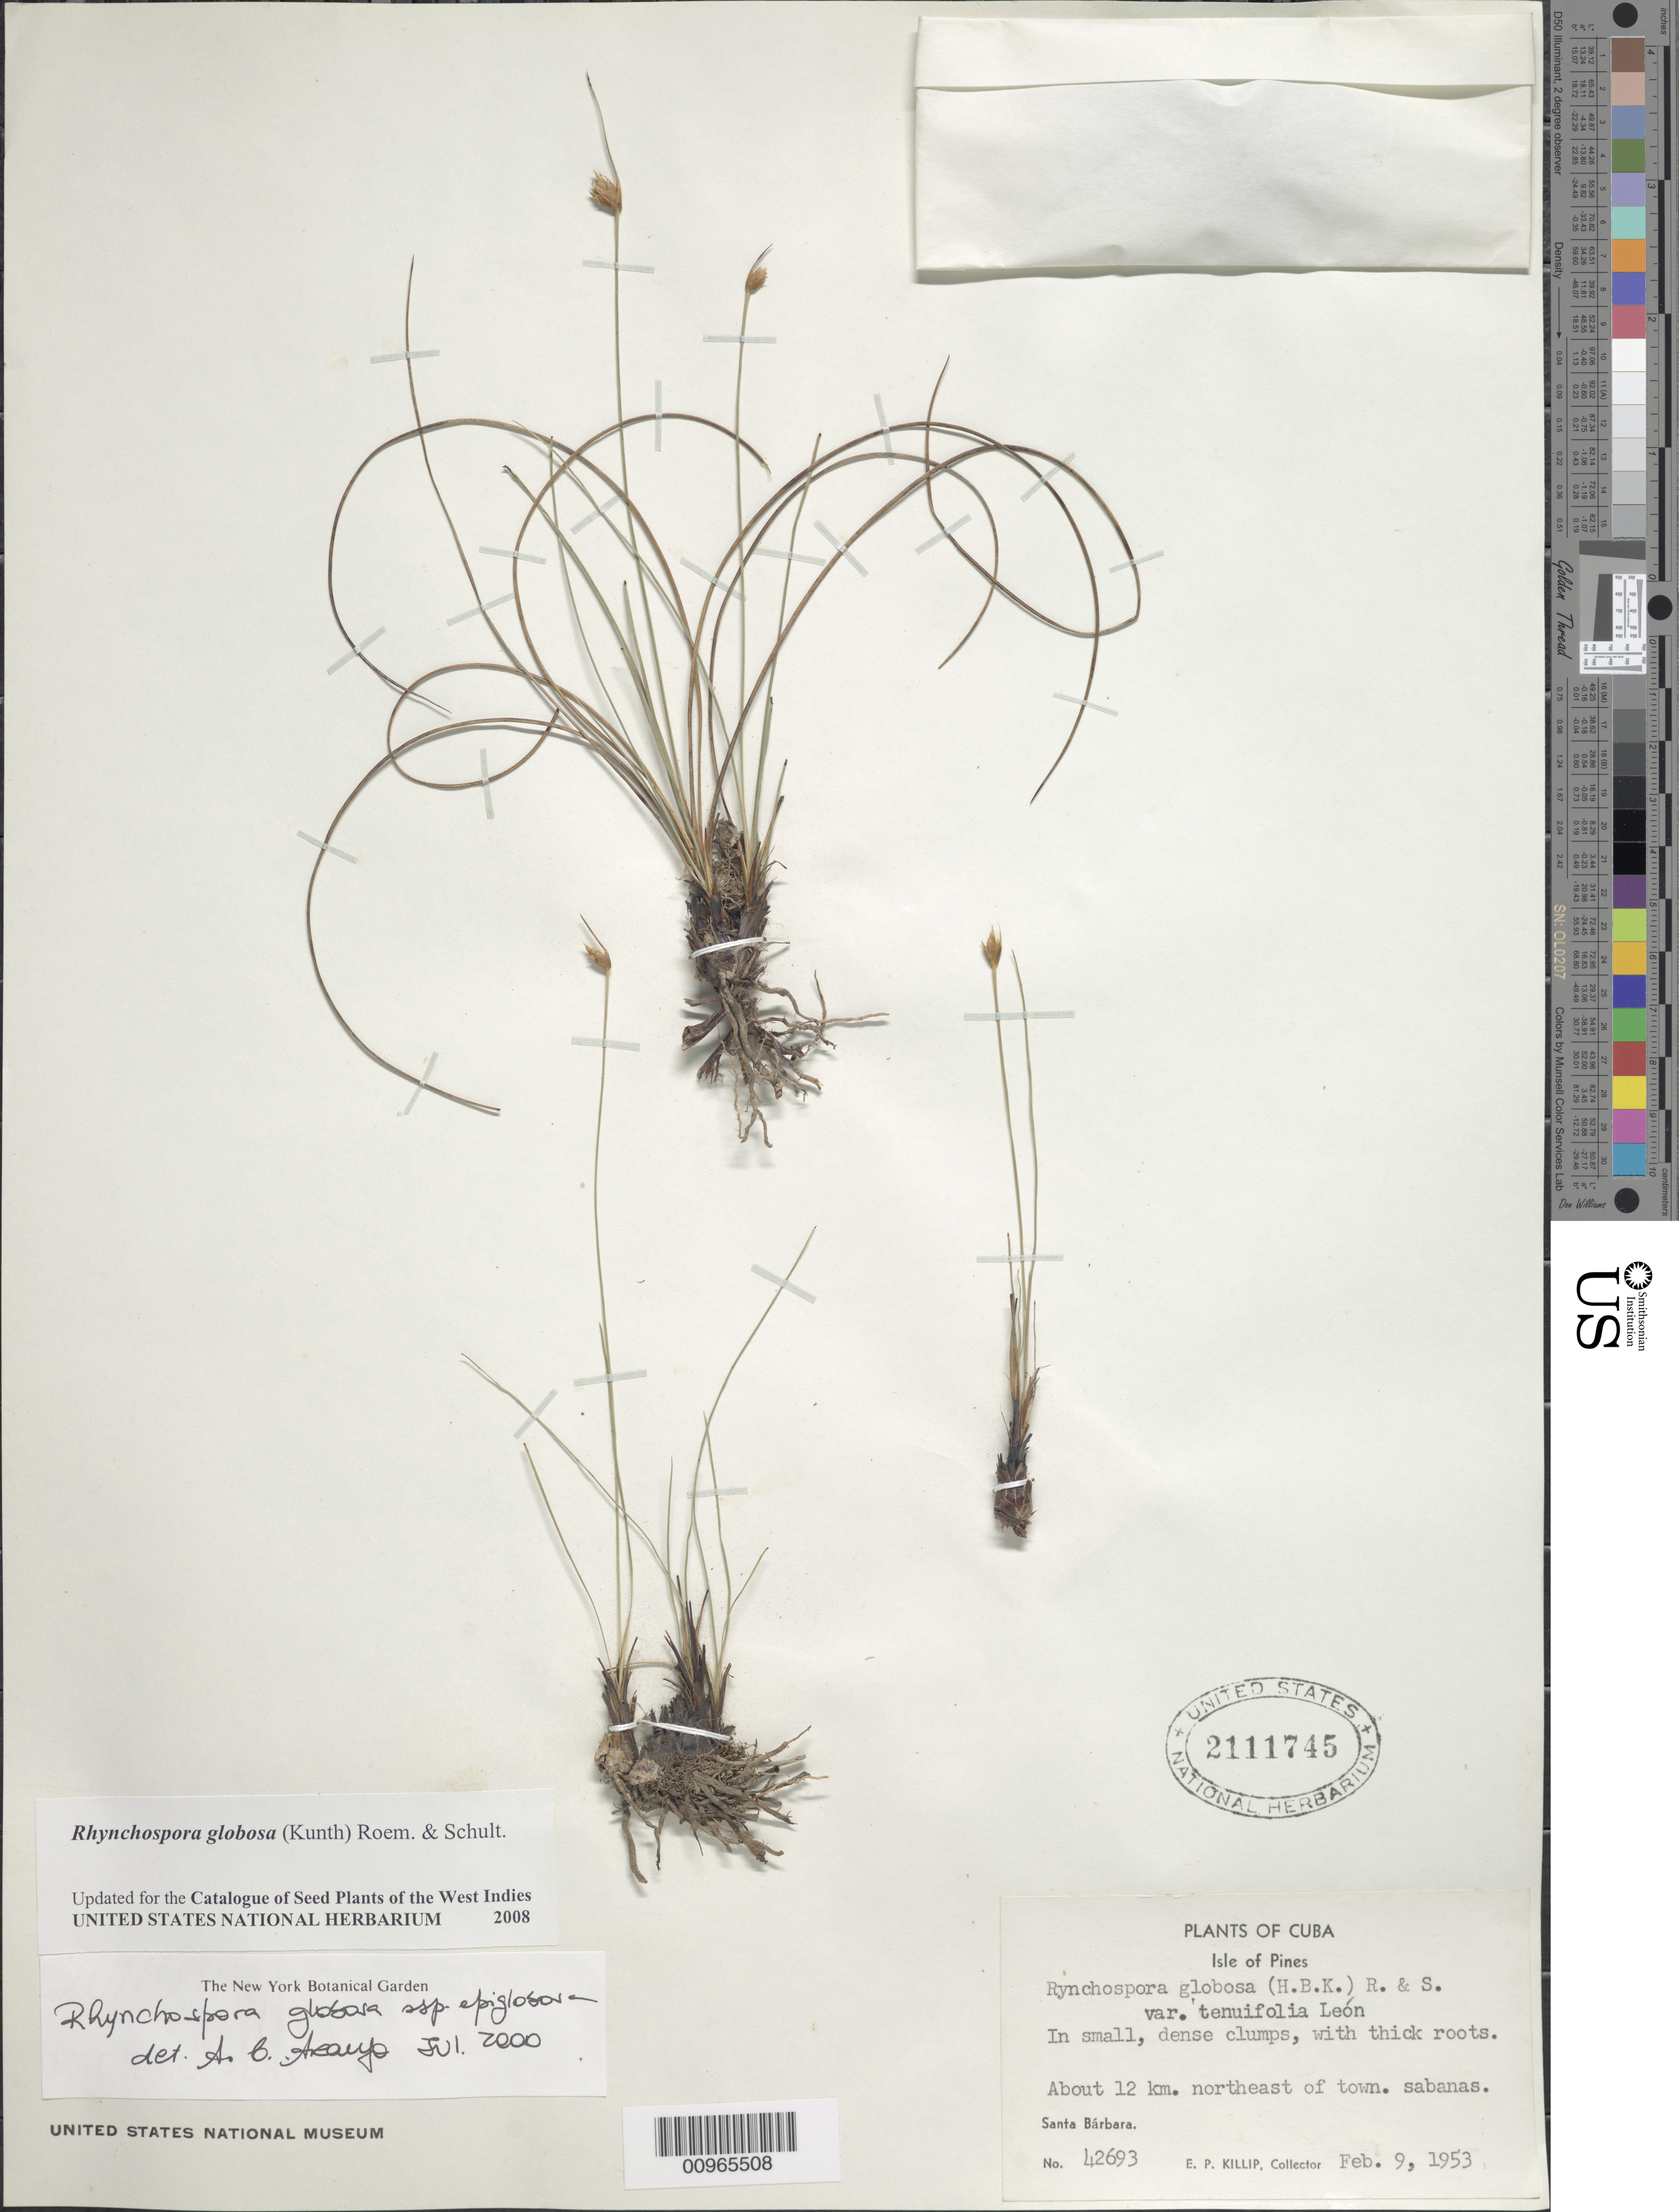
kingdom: Plantae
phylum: Tracheophyta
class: Liliopsida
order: Poales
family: Cyperaceae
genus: Rhynchospora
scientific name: Rhynchospora globosa var. tenuifolia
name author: León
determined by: Strong, M. T., (US), Smithsonian Institution - National Museum of Natural History (UNITED STATES)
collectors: E. P. Killip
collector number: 42693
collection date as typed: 09 Feb 1953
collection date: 1953-02-09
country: Cuba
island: Isla de la Juventud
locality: Isle of Pines, Santa Bárbara, about 12 km northeast of town, sabanas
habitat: Sabanas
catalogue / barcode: US 2111745